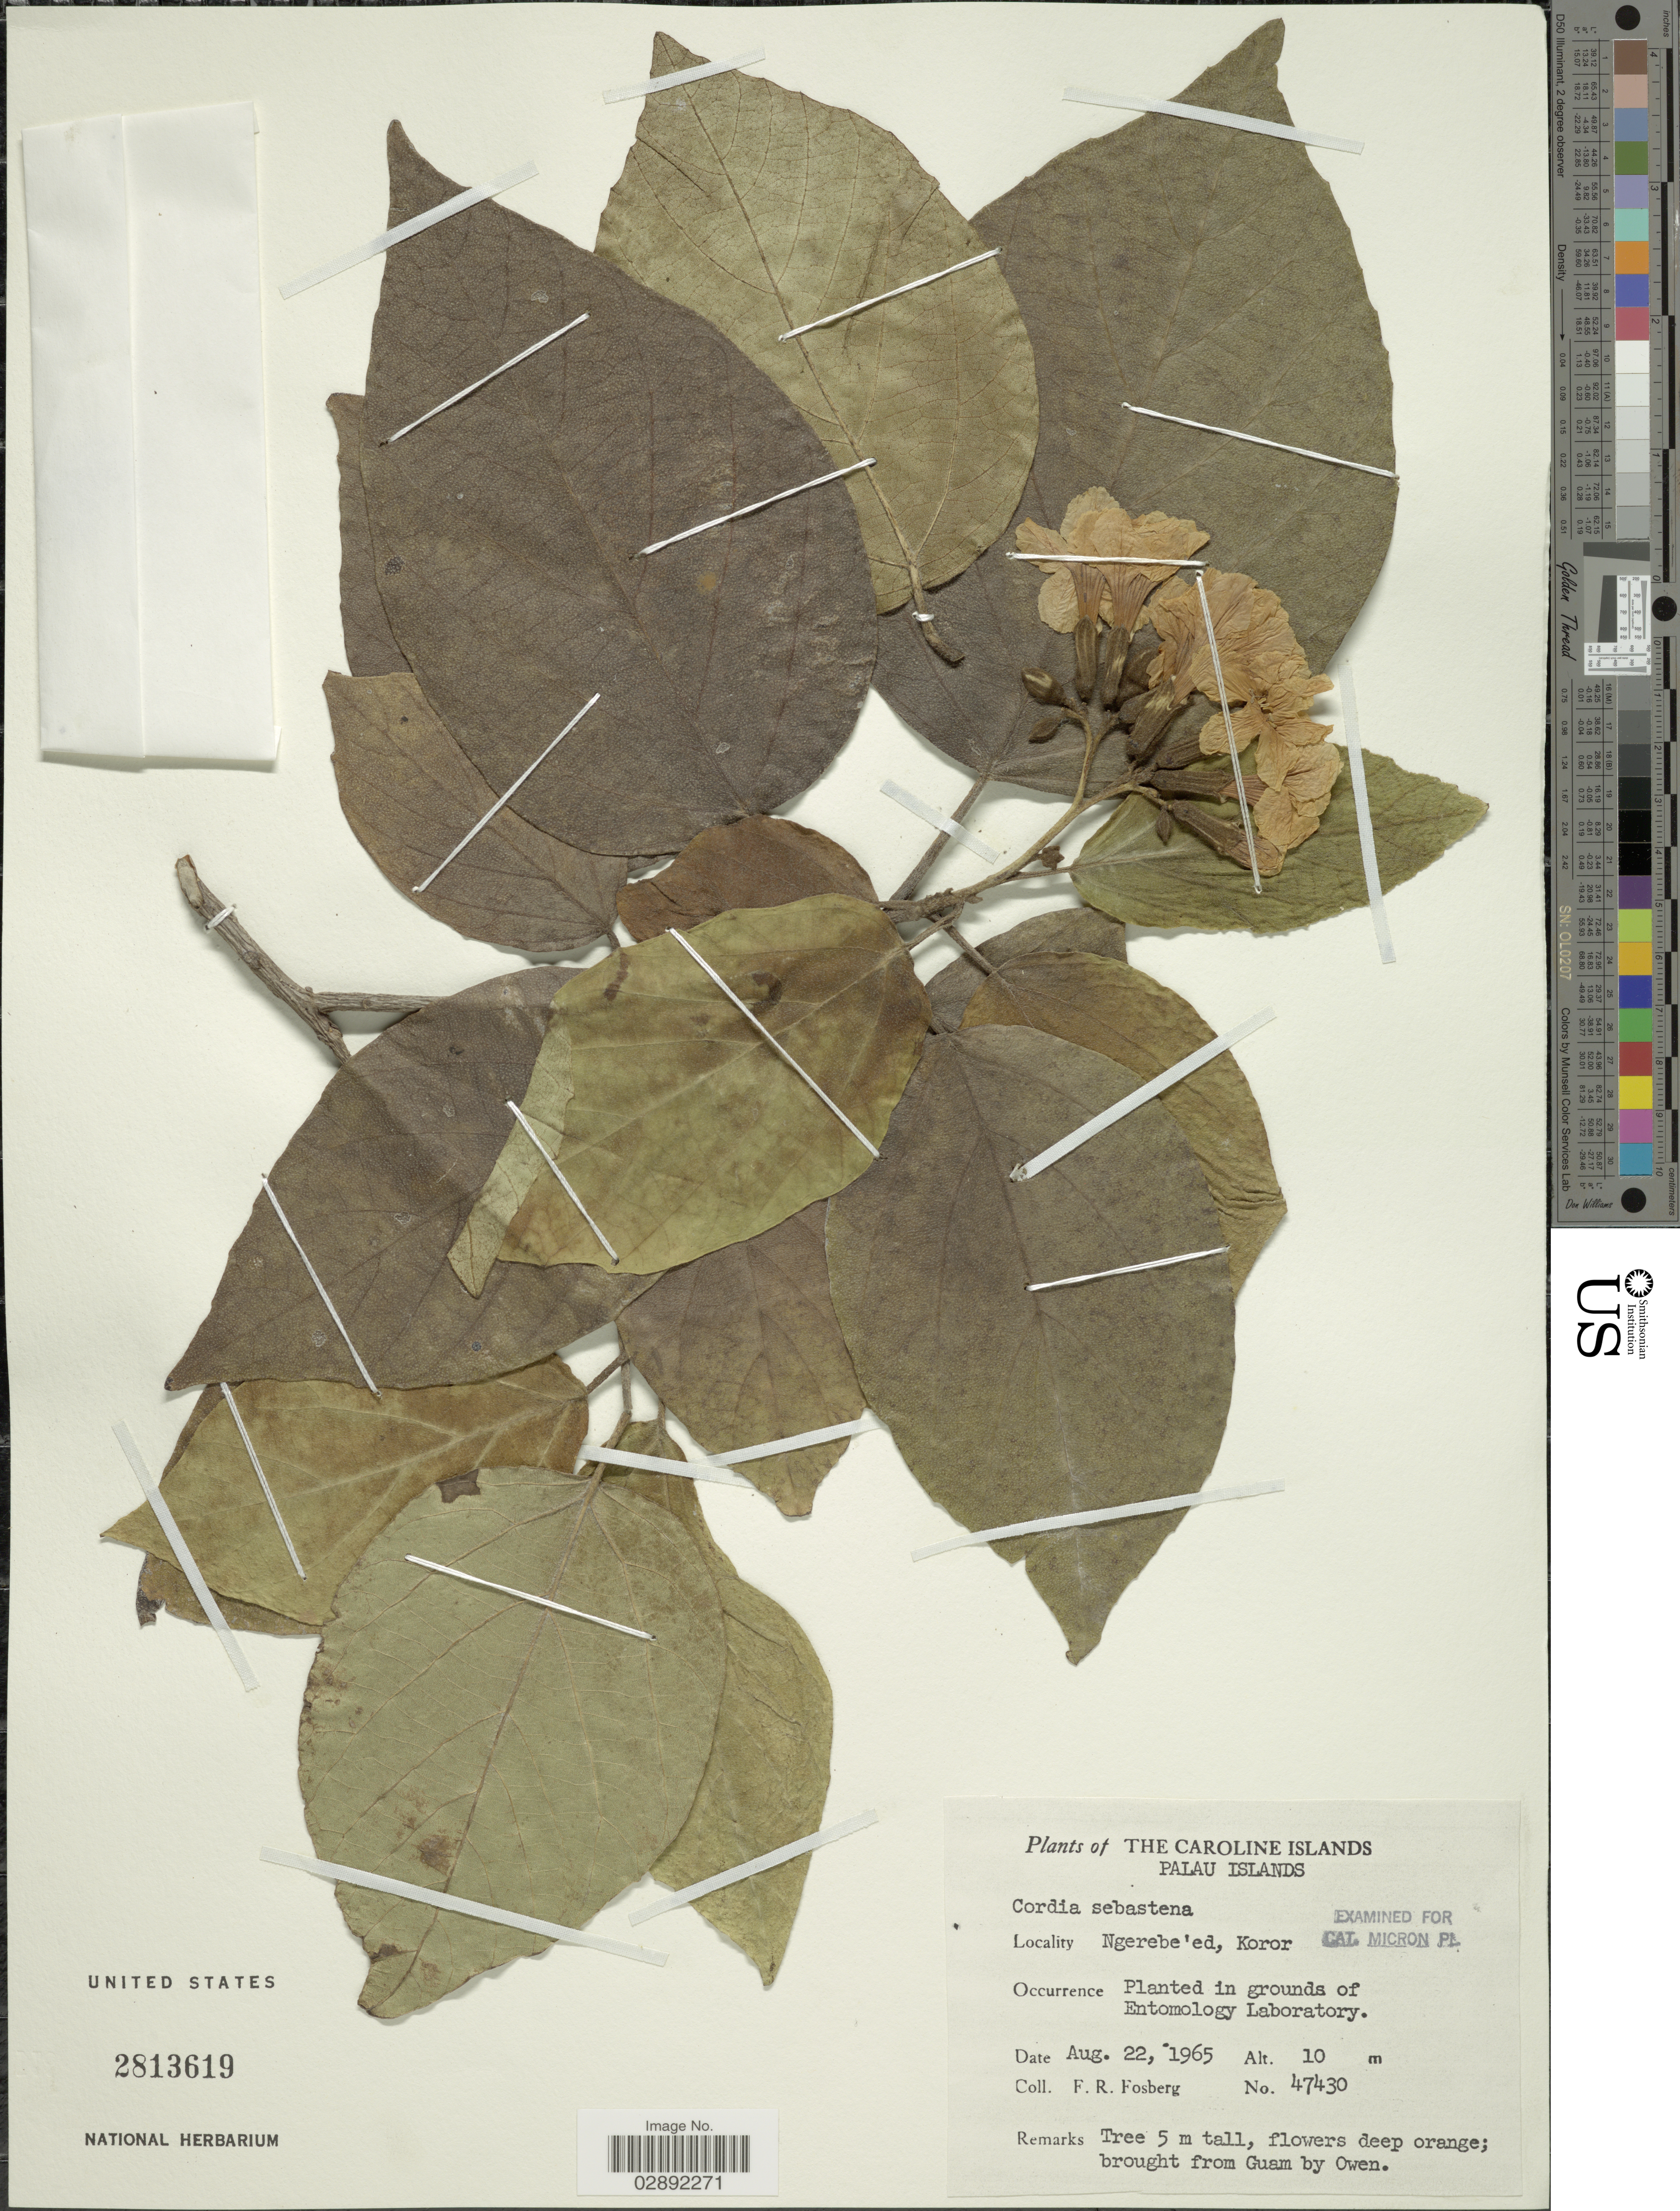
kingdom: Plantae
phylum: Tracheophyta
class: Magnoliopsida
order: Boraginales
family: Cordiaceae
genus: Cordia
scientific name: Cordia sebestena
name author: L.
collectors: F. R. Fosberg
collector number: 47430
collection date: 1965-08-22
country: Palau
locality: Caroline Islands. Palau Islands. Ngerebe'ed, Koror. In grounds of Entomology Laboratory.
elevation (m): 10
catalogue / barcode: US 2813619